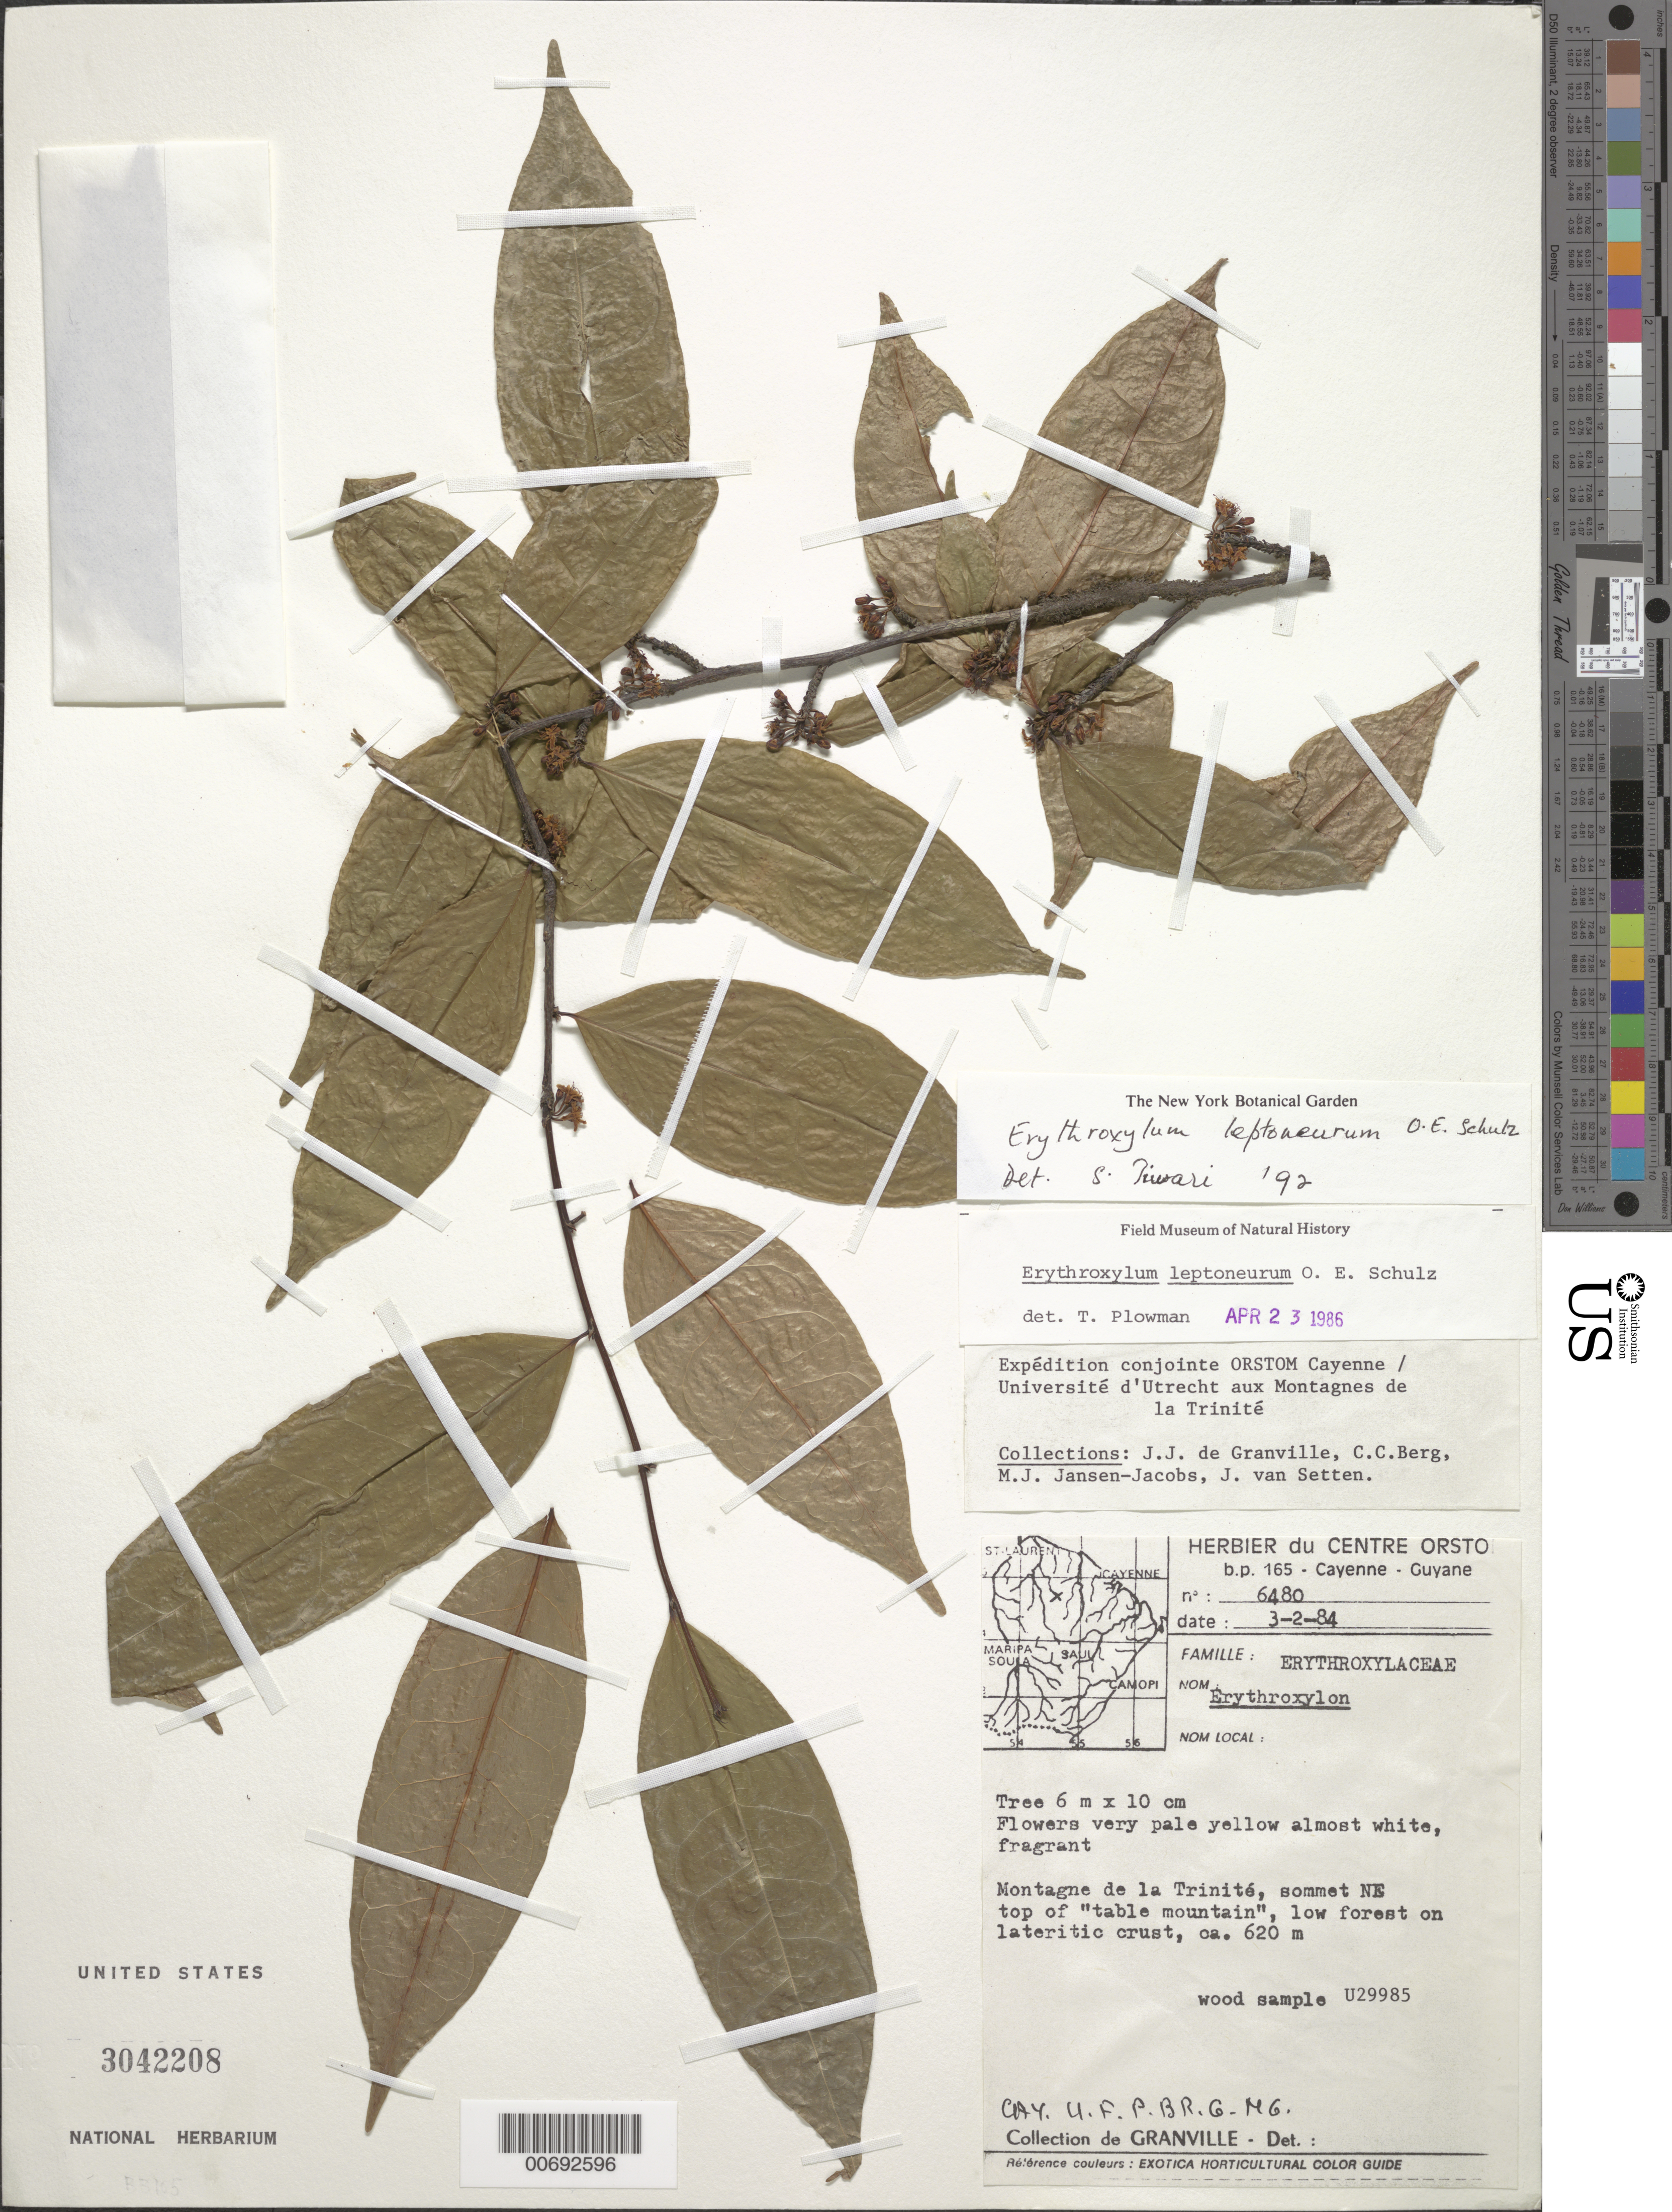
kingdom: Plantae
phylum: Tracheophyta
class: Magnoliopsida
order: Malpighiales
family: Erythroxylaceae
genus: Erythroxylum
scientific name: Erythroxylum leptoneurum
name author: O.E. Schulz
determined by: Tiwari, S.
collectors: J.-J. de Granville, C. C. Berg, M. J. Jansen-Jacobs & J. van Setten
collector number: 6480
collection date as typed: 3-Feb-84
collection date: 1984-02-03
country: French Guiana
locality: Montagnes de la Trinité, sommet NE, on top of "Table Mountain"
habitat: Low forest on lateritic crust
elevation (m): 620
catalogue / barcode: US 3042208